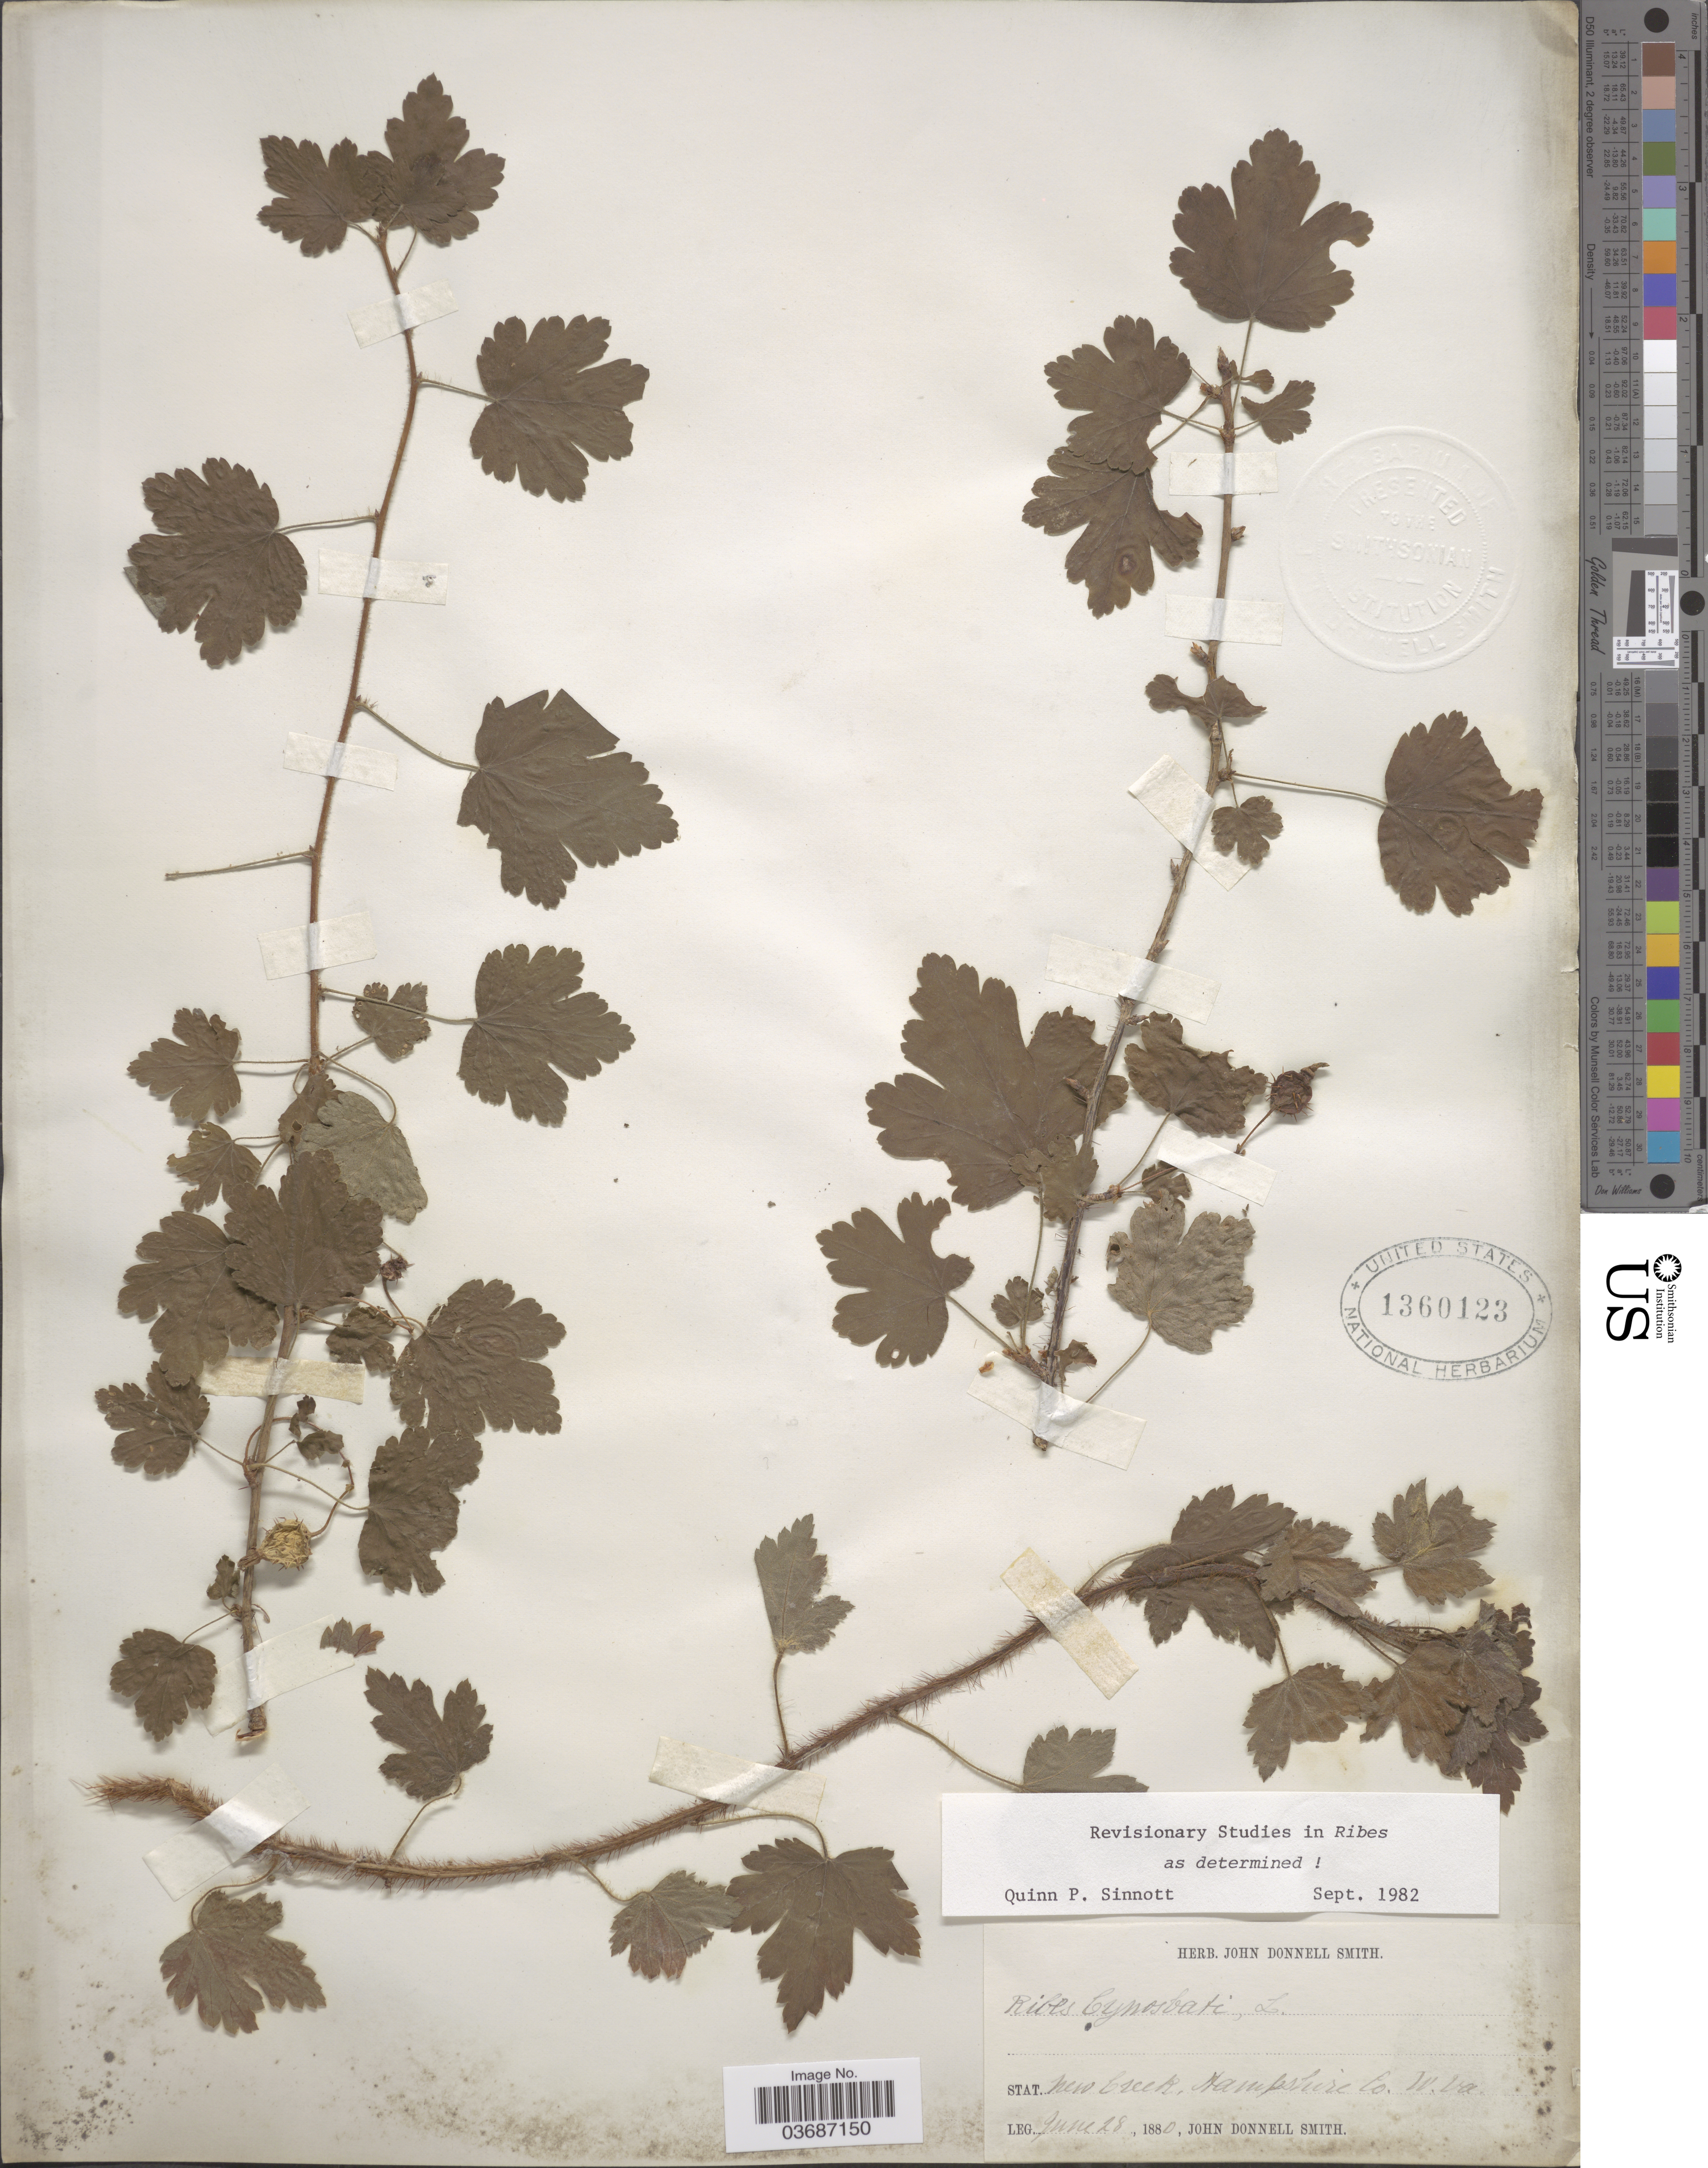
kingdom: Plantae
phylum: Tracheophyta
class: Magnoliopsida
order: Saxifragales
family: Grossulariaceae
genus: Ribes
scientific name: Ribes cynosbati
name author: L.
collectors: J. Donnell Smith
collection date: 1880-06-28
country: United States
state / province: West Virginia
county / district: Hampshire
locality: New Creek, Hampshire Co.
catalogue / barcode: US 1360123